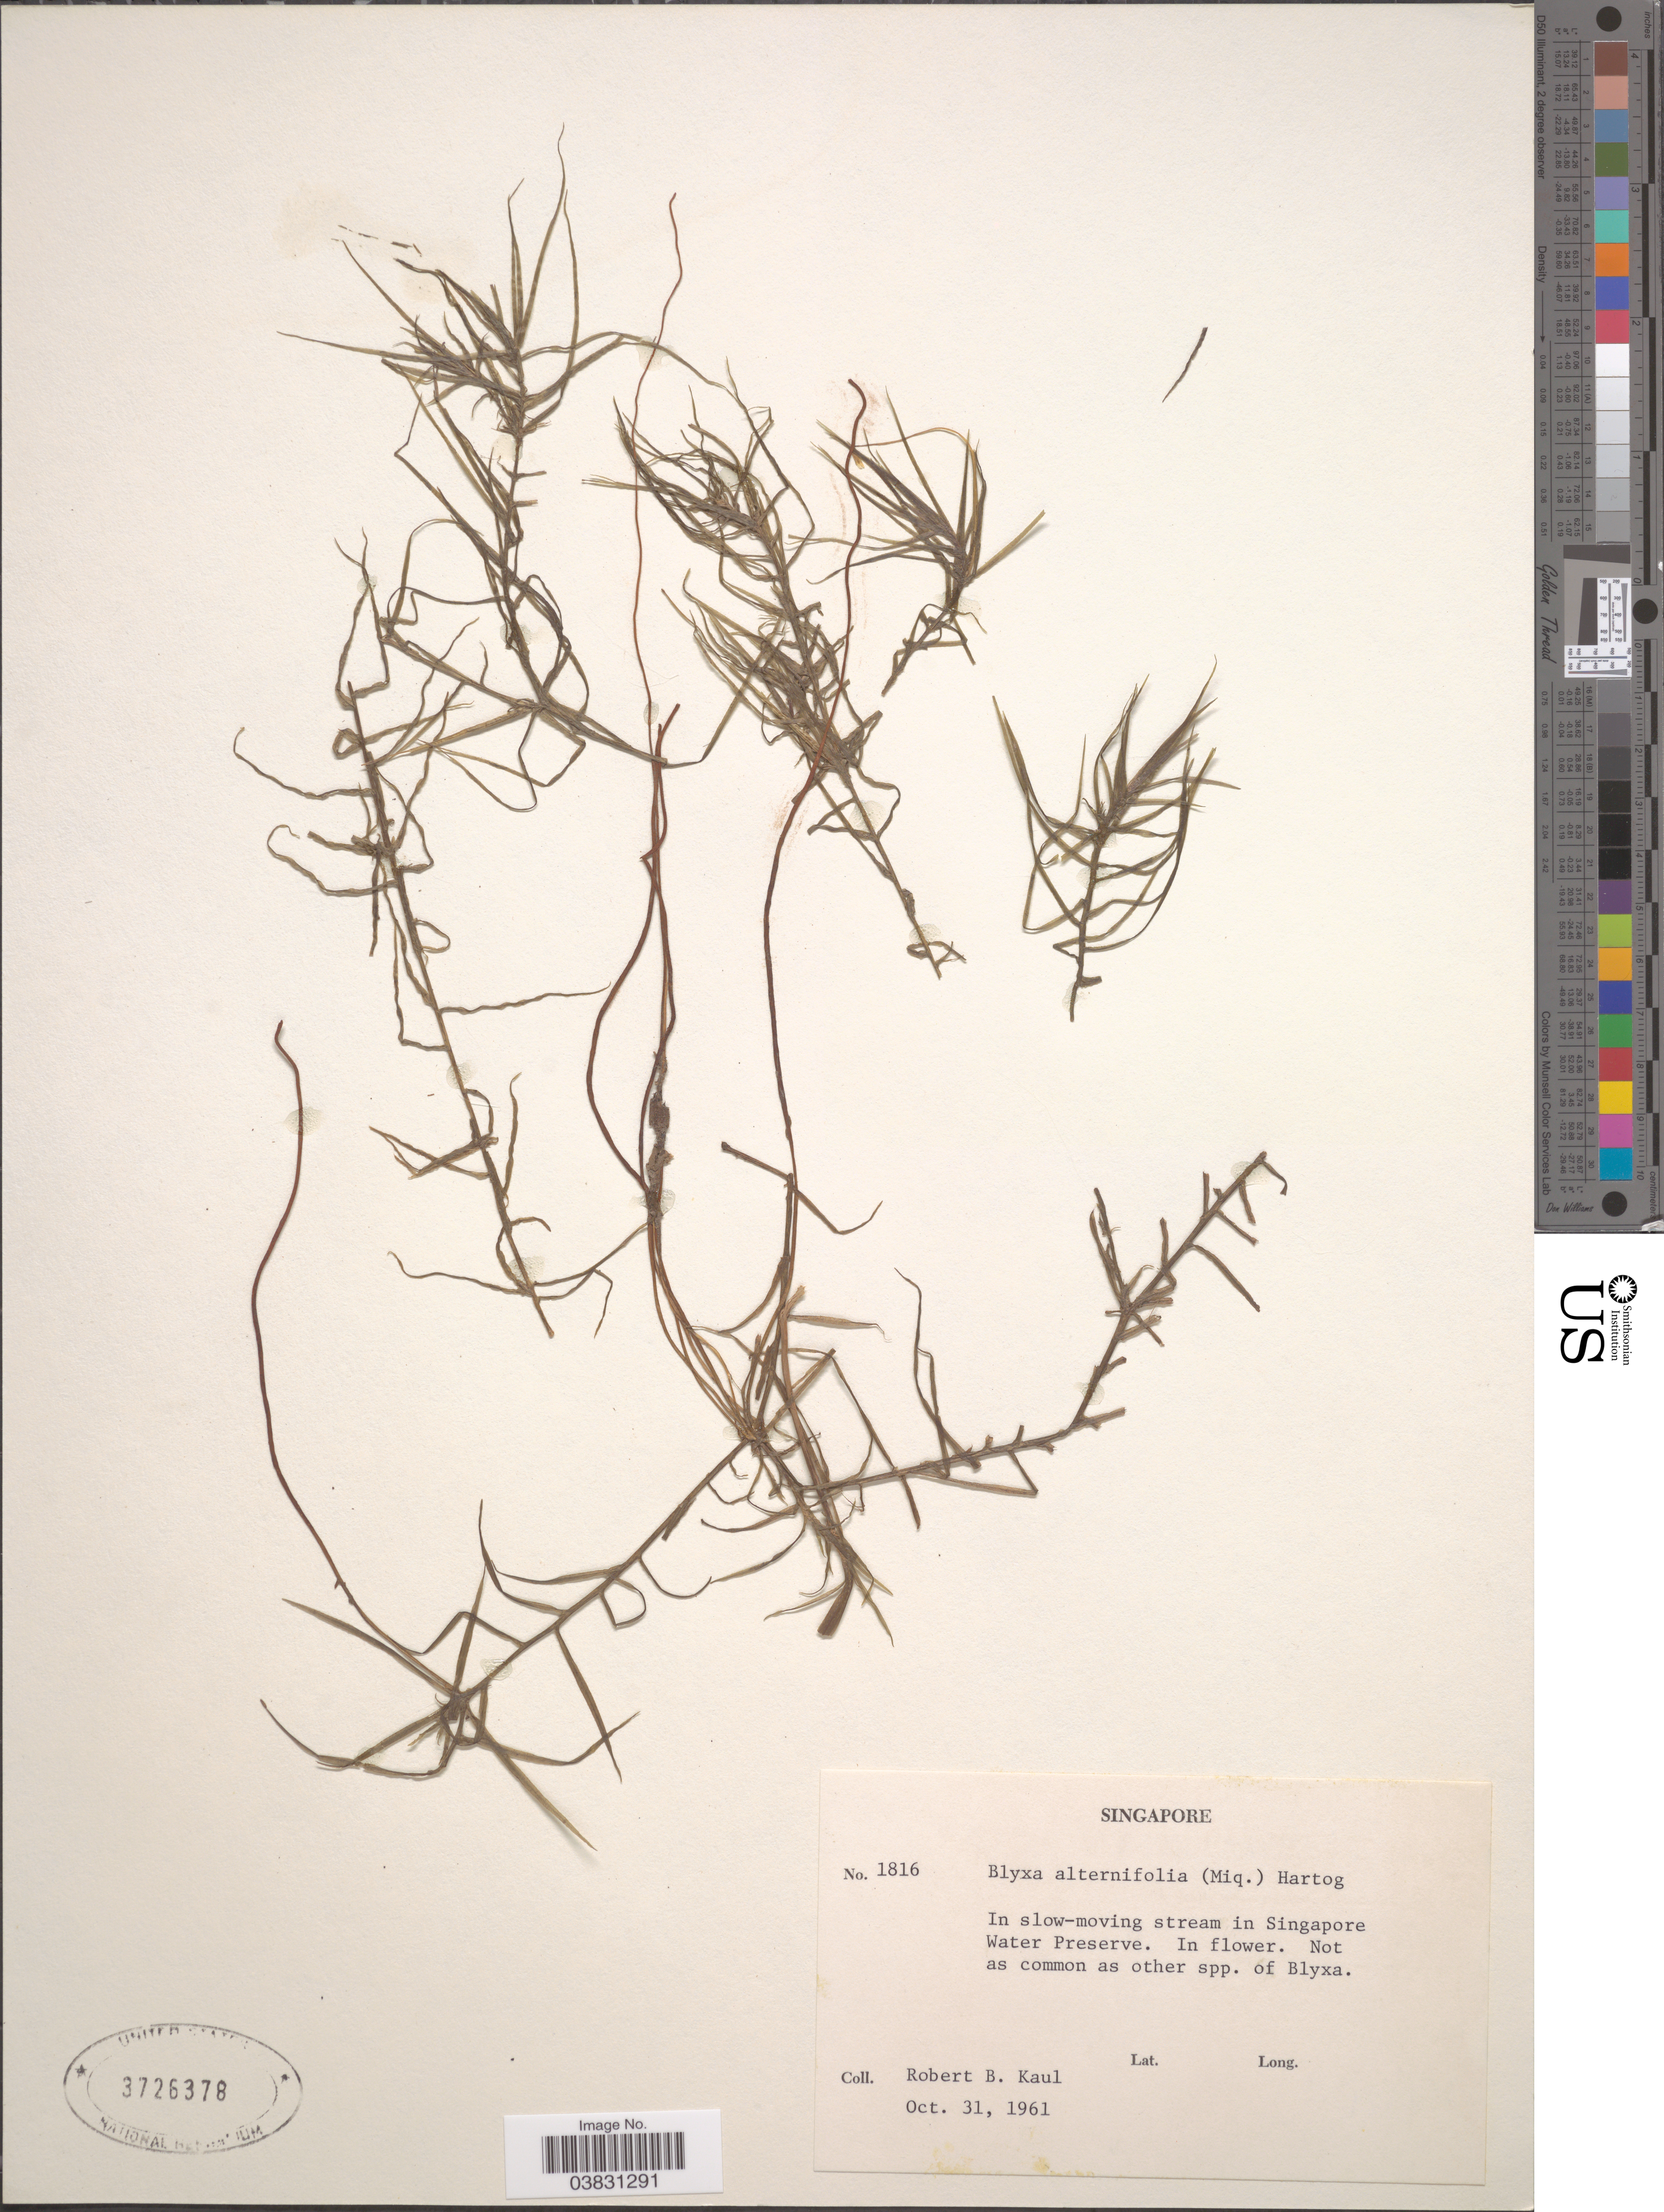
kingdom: Plantae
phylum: Tracheophyta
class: Liliopsida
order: Alismatales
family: Hydrocharitaceae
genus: Blyxa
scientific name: Blyxa alternifolia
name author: (Miq.) Hartog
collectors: R. Kaul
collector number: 1816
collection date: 1961-10-31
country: Singapore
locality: In slow-moving stream in Singapore Water Preserve.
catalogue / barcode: US 3726378